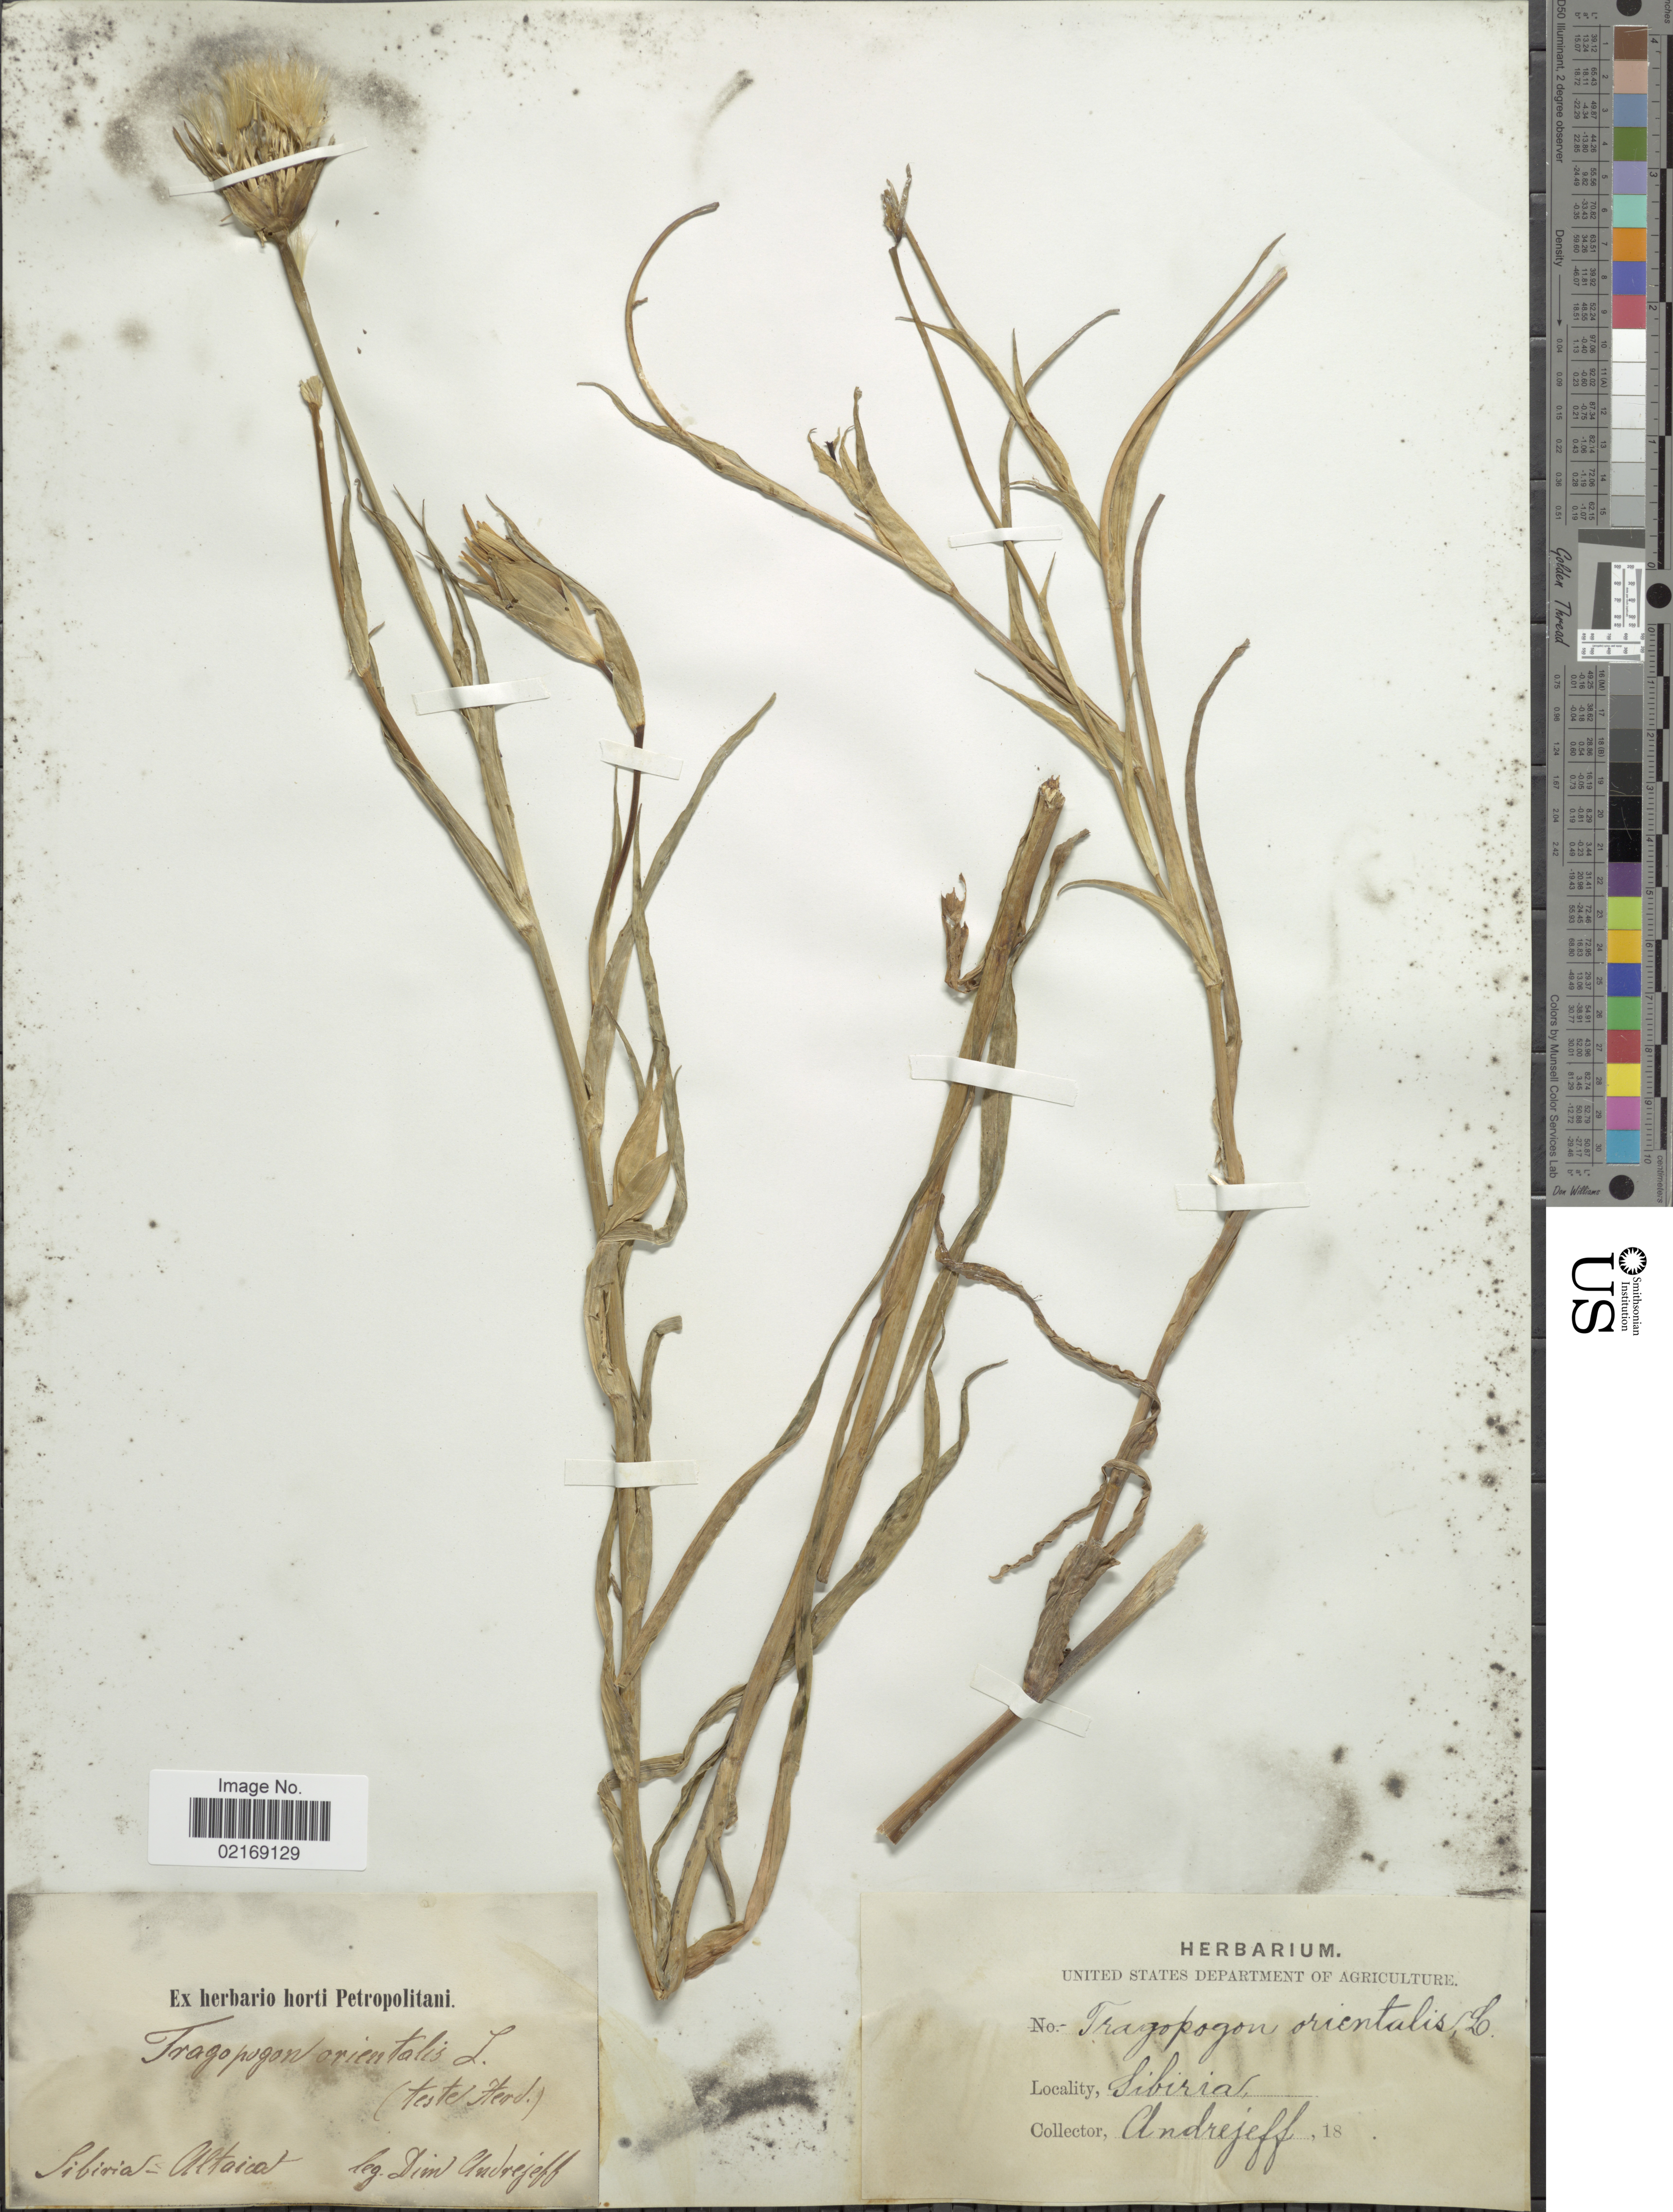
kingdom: Plantae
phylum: Tracheophyta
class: Magnoliopsida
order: Asterales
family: Asteraceae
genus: Tragopogon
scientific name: Tragopogon orientalis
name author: L.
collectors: Andrejeff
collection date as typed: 18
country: Russian Federation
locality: Sibiria, Altaica